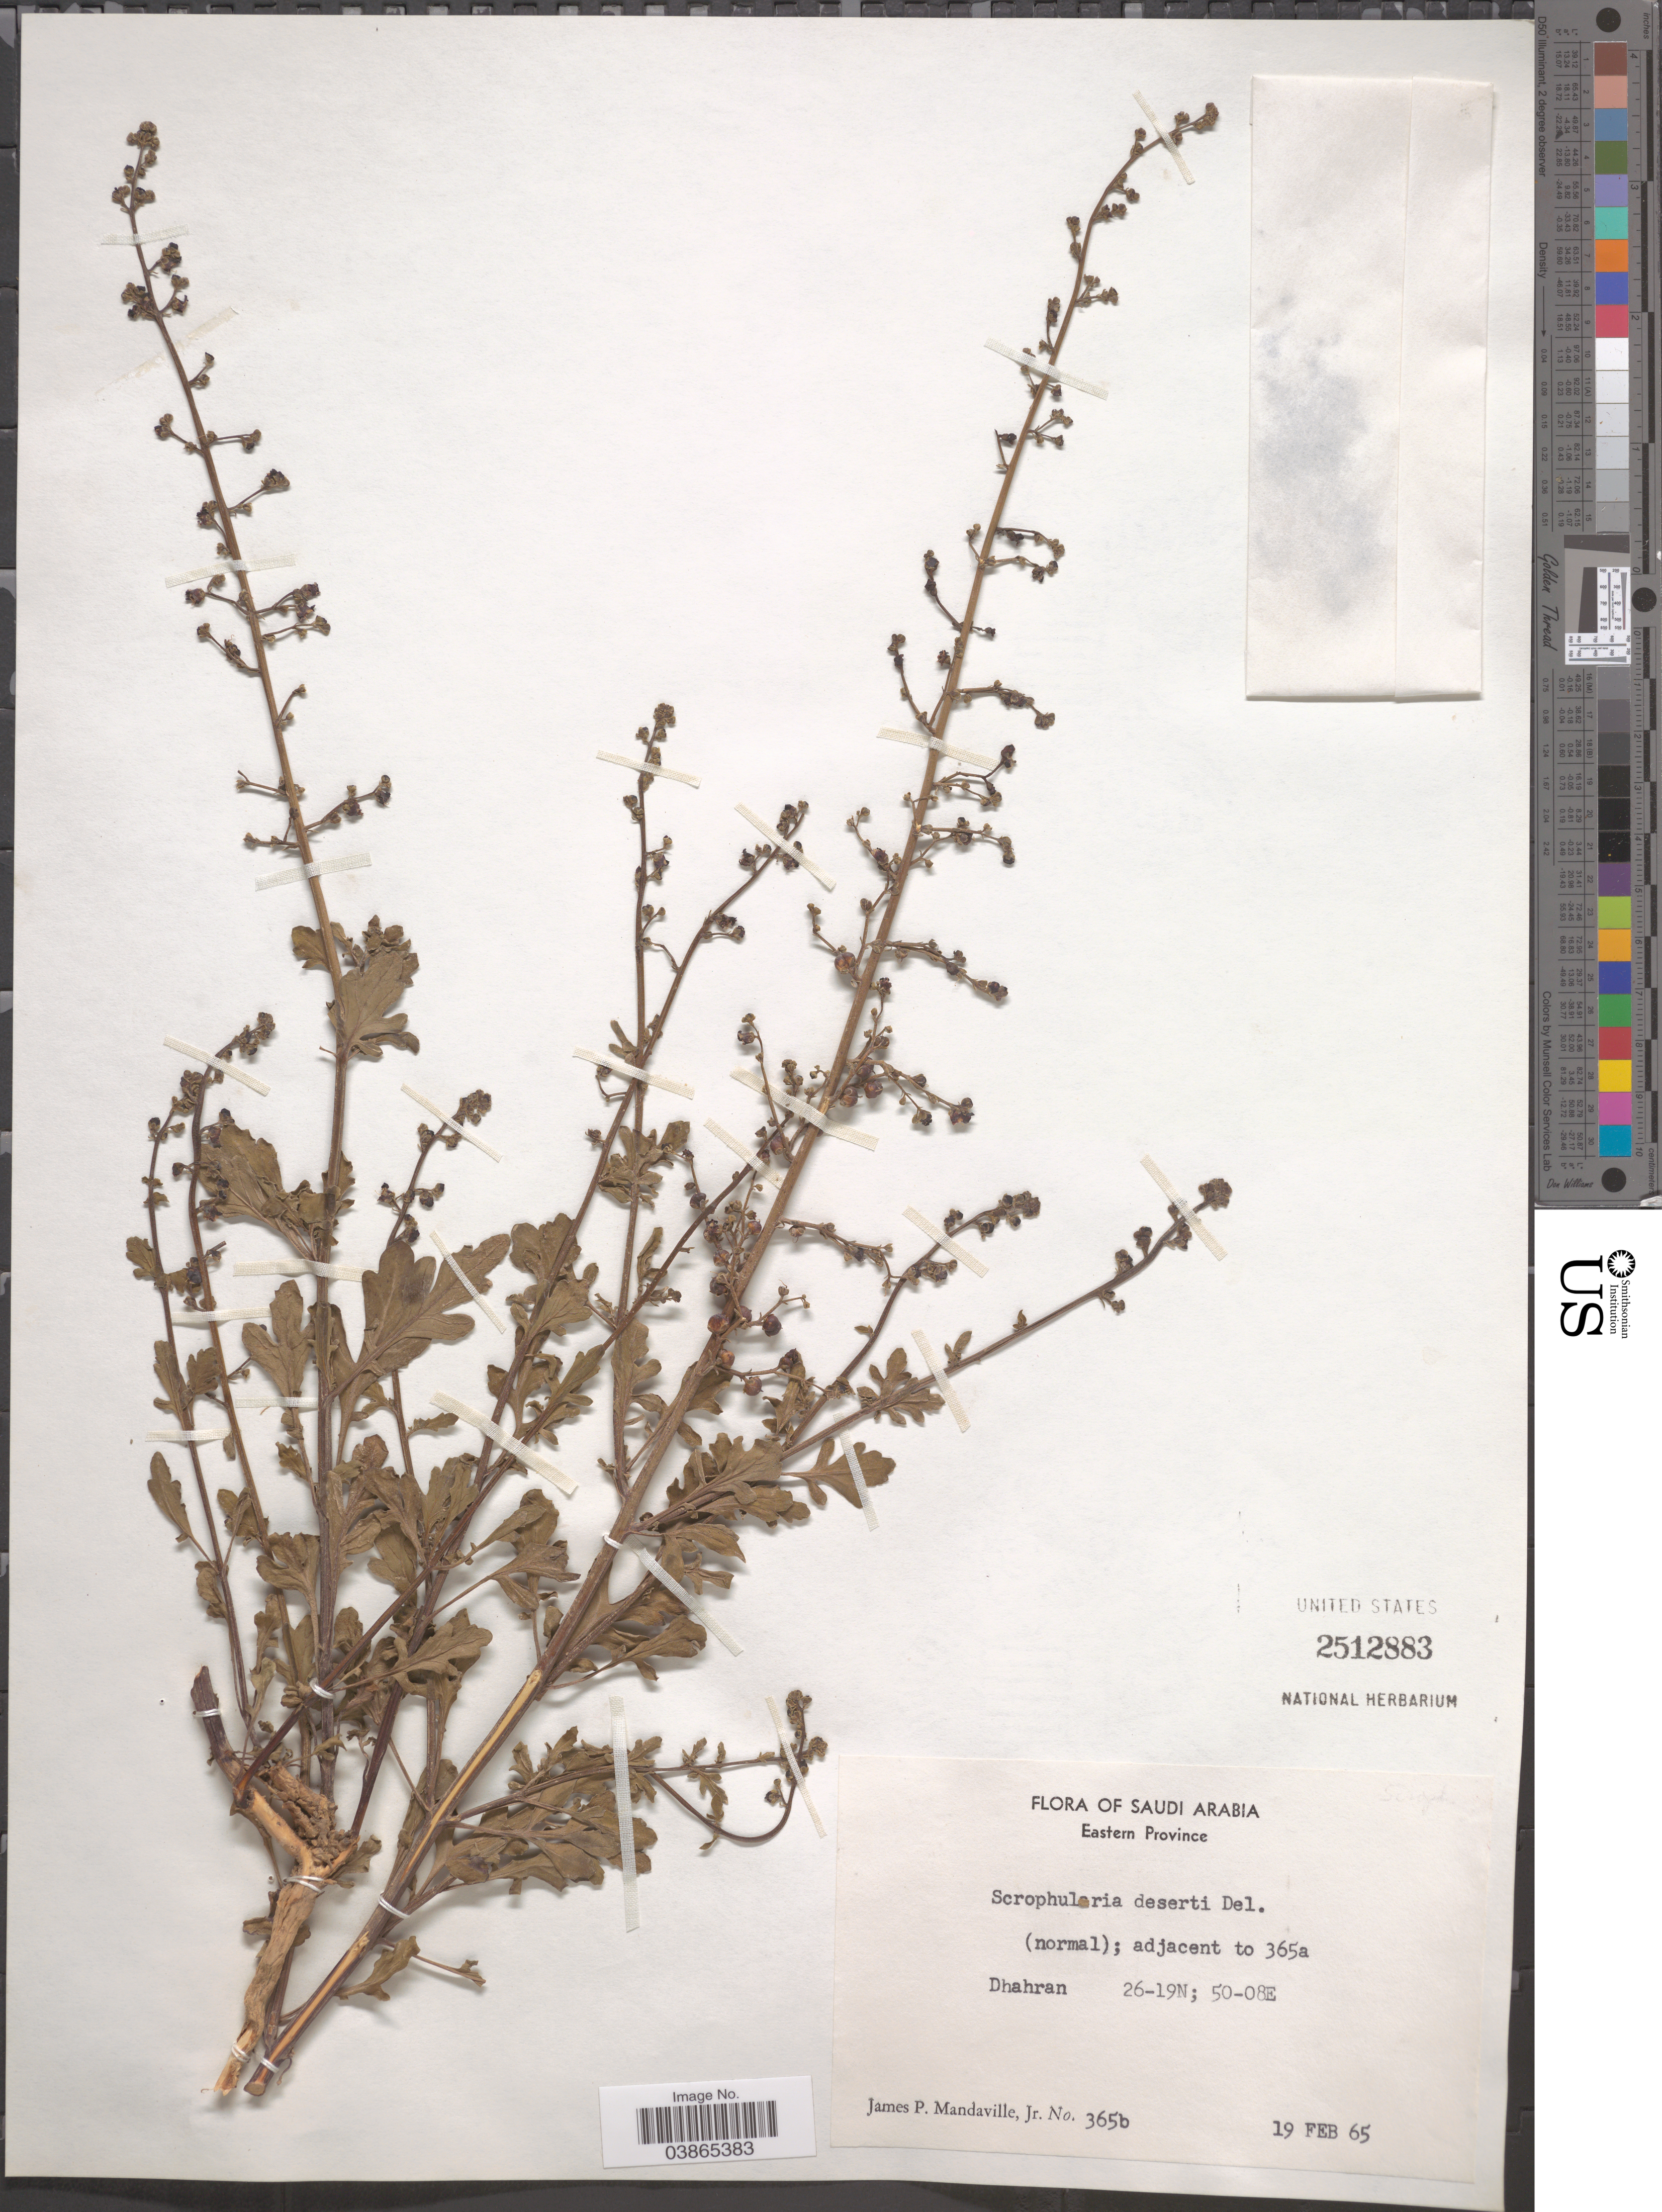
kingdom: Plantae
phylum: Tracheophyta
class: Magnoliopsida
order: Lamiales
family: Scrophulariaceae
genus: Scrophularia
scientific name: Scrophularia deserti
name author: Delile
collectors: J. Mandaville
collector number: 365b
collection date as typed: Transcribed d/m/y: 19/2/65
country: Saudi Arabia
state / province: Ash Sharqiyah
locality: Eastern Province. Dhahran.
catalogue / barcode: US 2512883